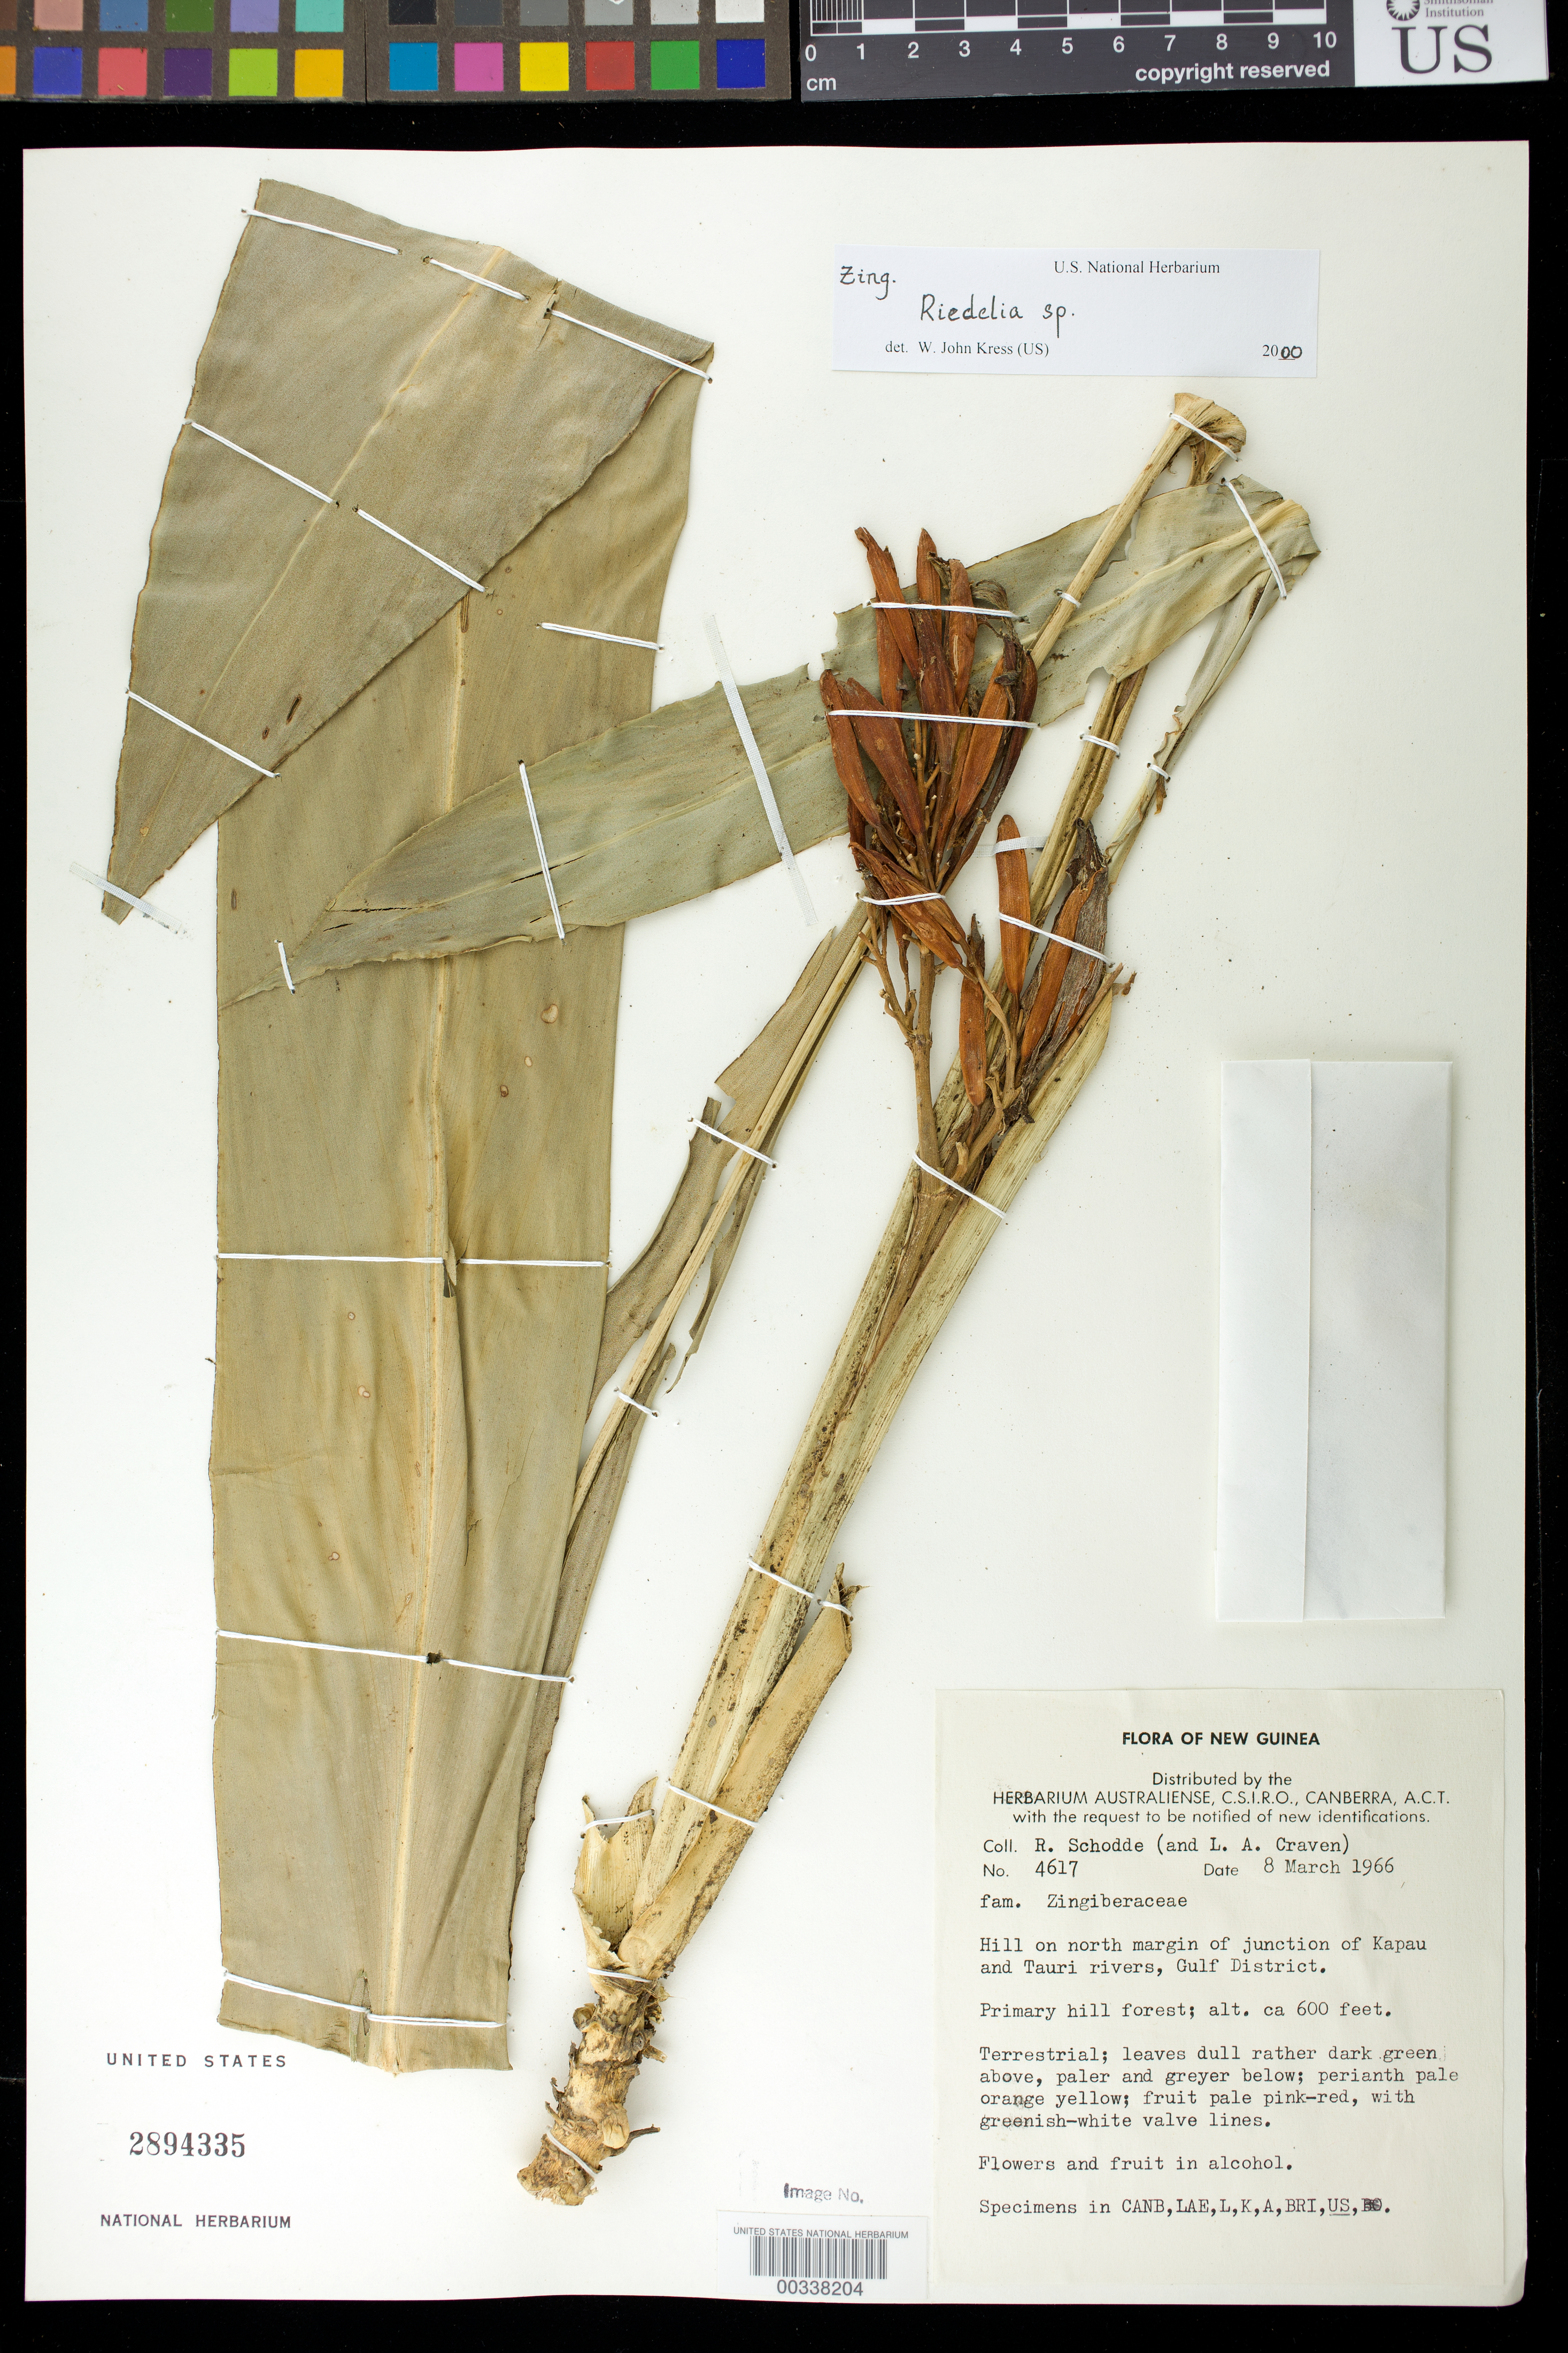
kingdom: Plantae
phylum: Tracheophyta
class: Liliopsida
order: Zingiberales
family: Zingiberaceae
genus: Riedelia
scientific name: Riedelia sp.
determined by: Kress, W. J., (US), Smithsonian Institution - National Museum of Natural History (UNITED STATES)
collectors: R. Schodde & L. A. Craven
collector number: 4617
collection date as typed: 08 Mar 1966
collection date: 1966-03-08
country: Papua New Guinea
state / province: Gulf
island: New Guinea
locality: Flora of new guinea, hill on n margin of junction of kapau and tauri rivers, gulf district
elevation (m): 183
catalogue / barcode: US 2894335